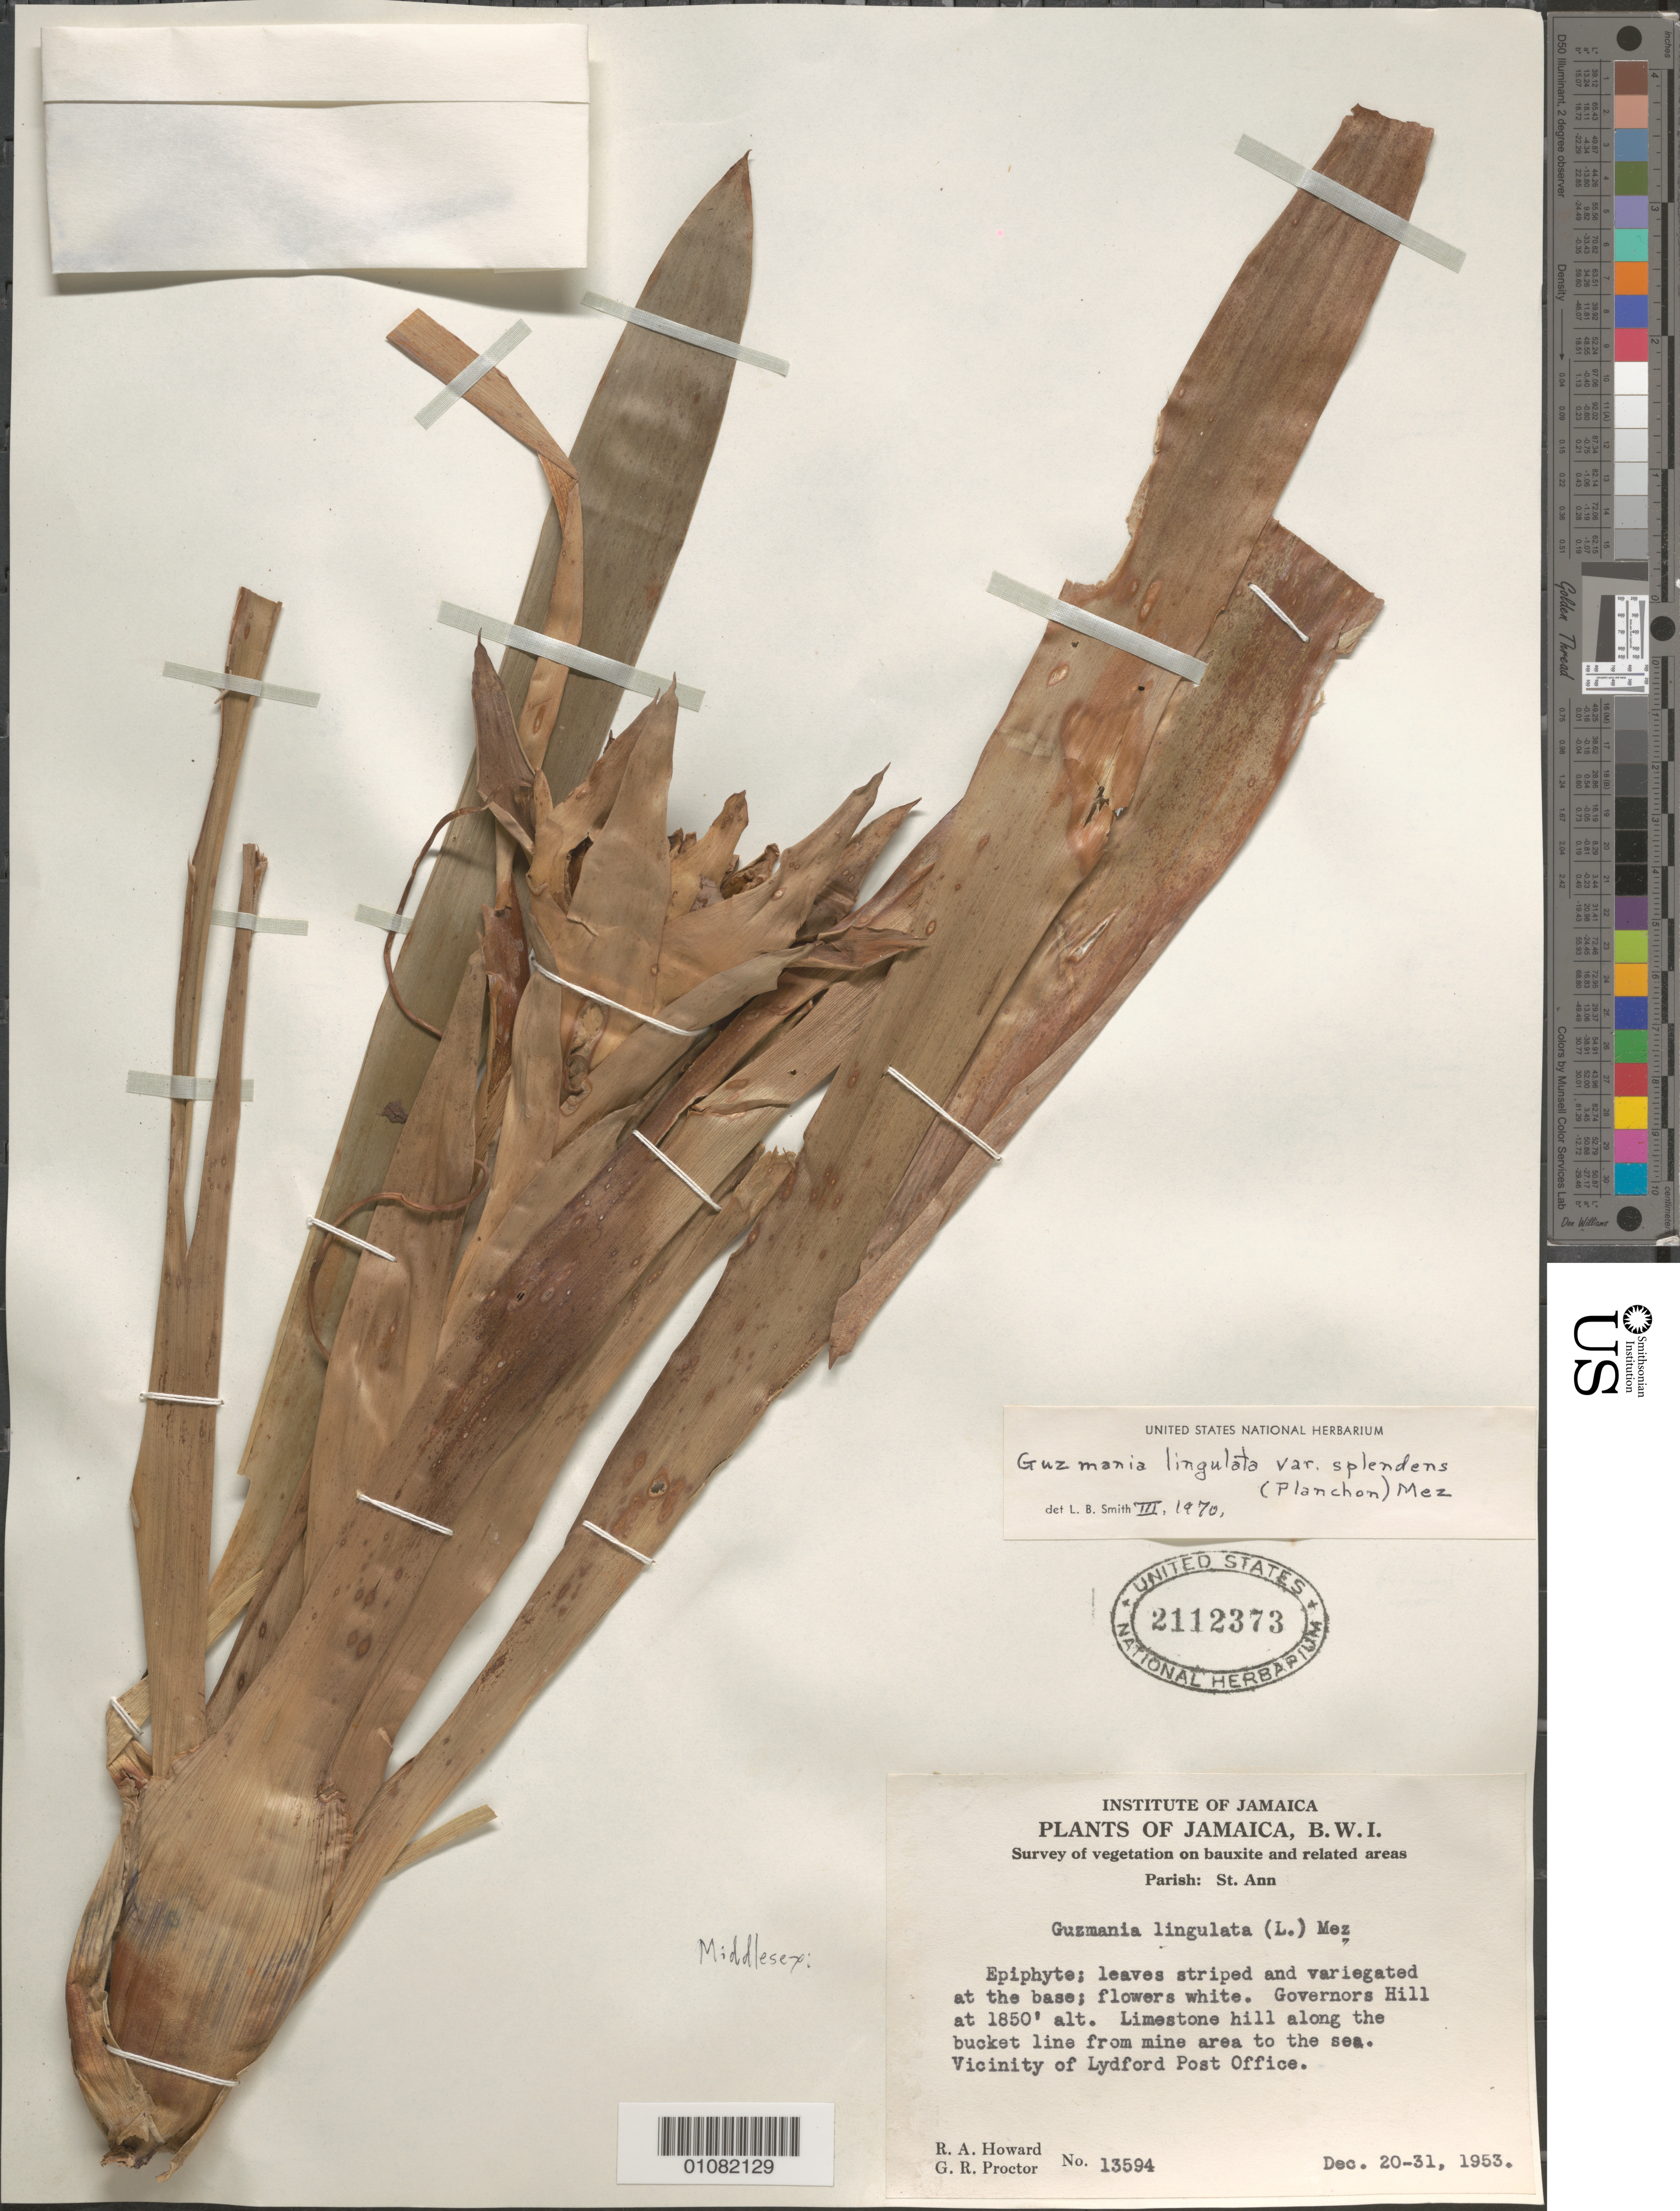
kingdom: Plantae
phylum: Tracheophyta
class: Liliopsida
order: Poales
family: Bromeliaceae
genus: Guzmania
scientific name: Guzmania lingulata var. lingulata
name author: (L.) Mez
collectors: R. A. Howard & G. R. Proctor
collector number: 13594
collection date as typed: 20 Dec 1953 to 31 Dec 1953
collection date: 1953-12-20/1953-12-31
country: Jamaica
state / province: Saint Ann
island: Jamaica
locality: Governors Hill. Limestone hill along the bucket line from mine area to the sea. Vicinity of Lydford Post Office.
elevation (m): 564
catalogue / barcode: US 2112373